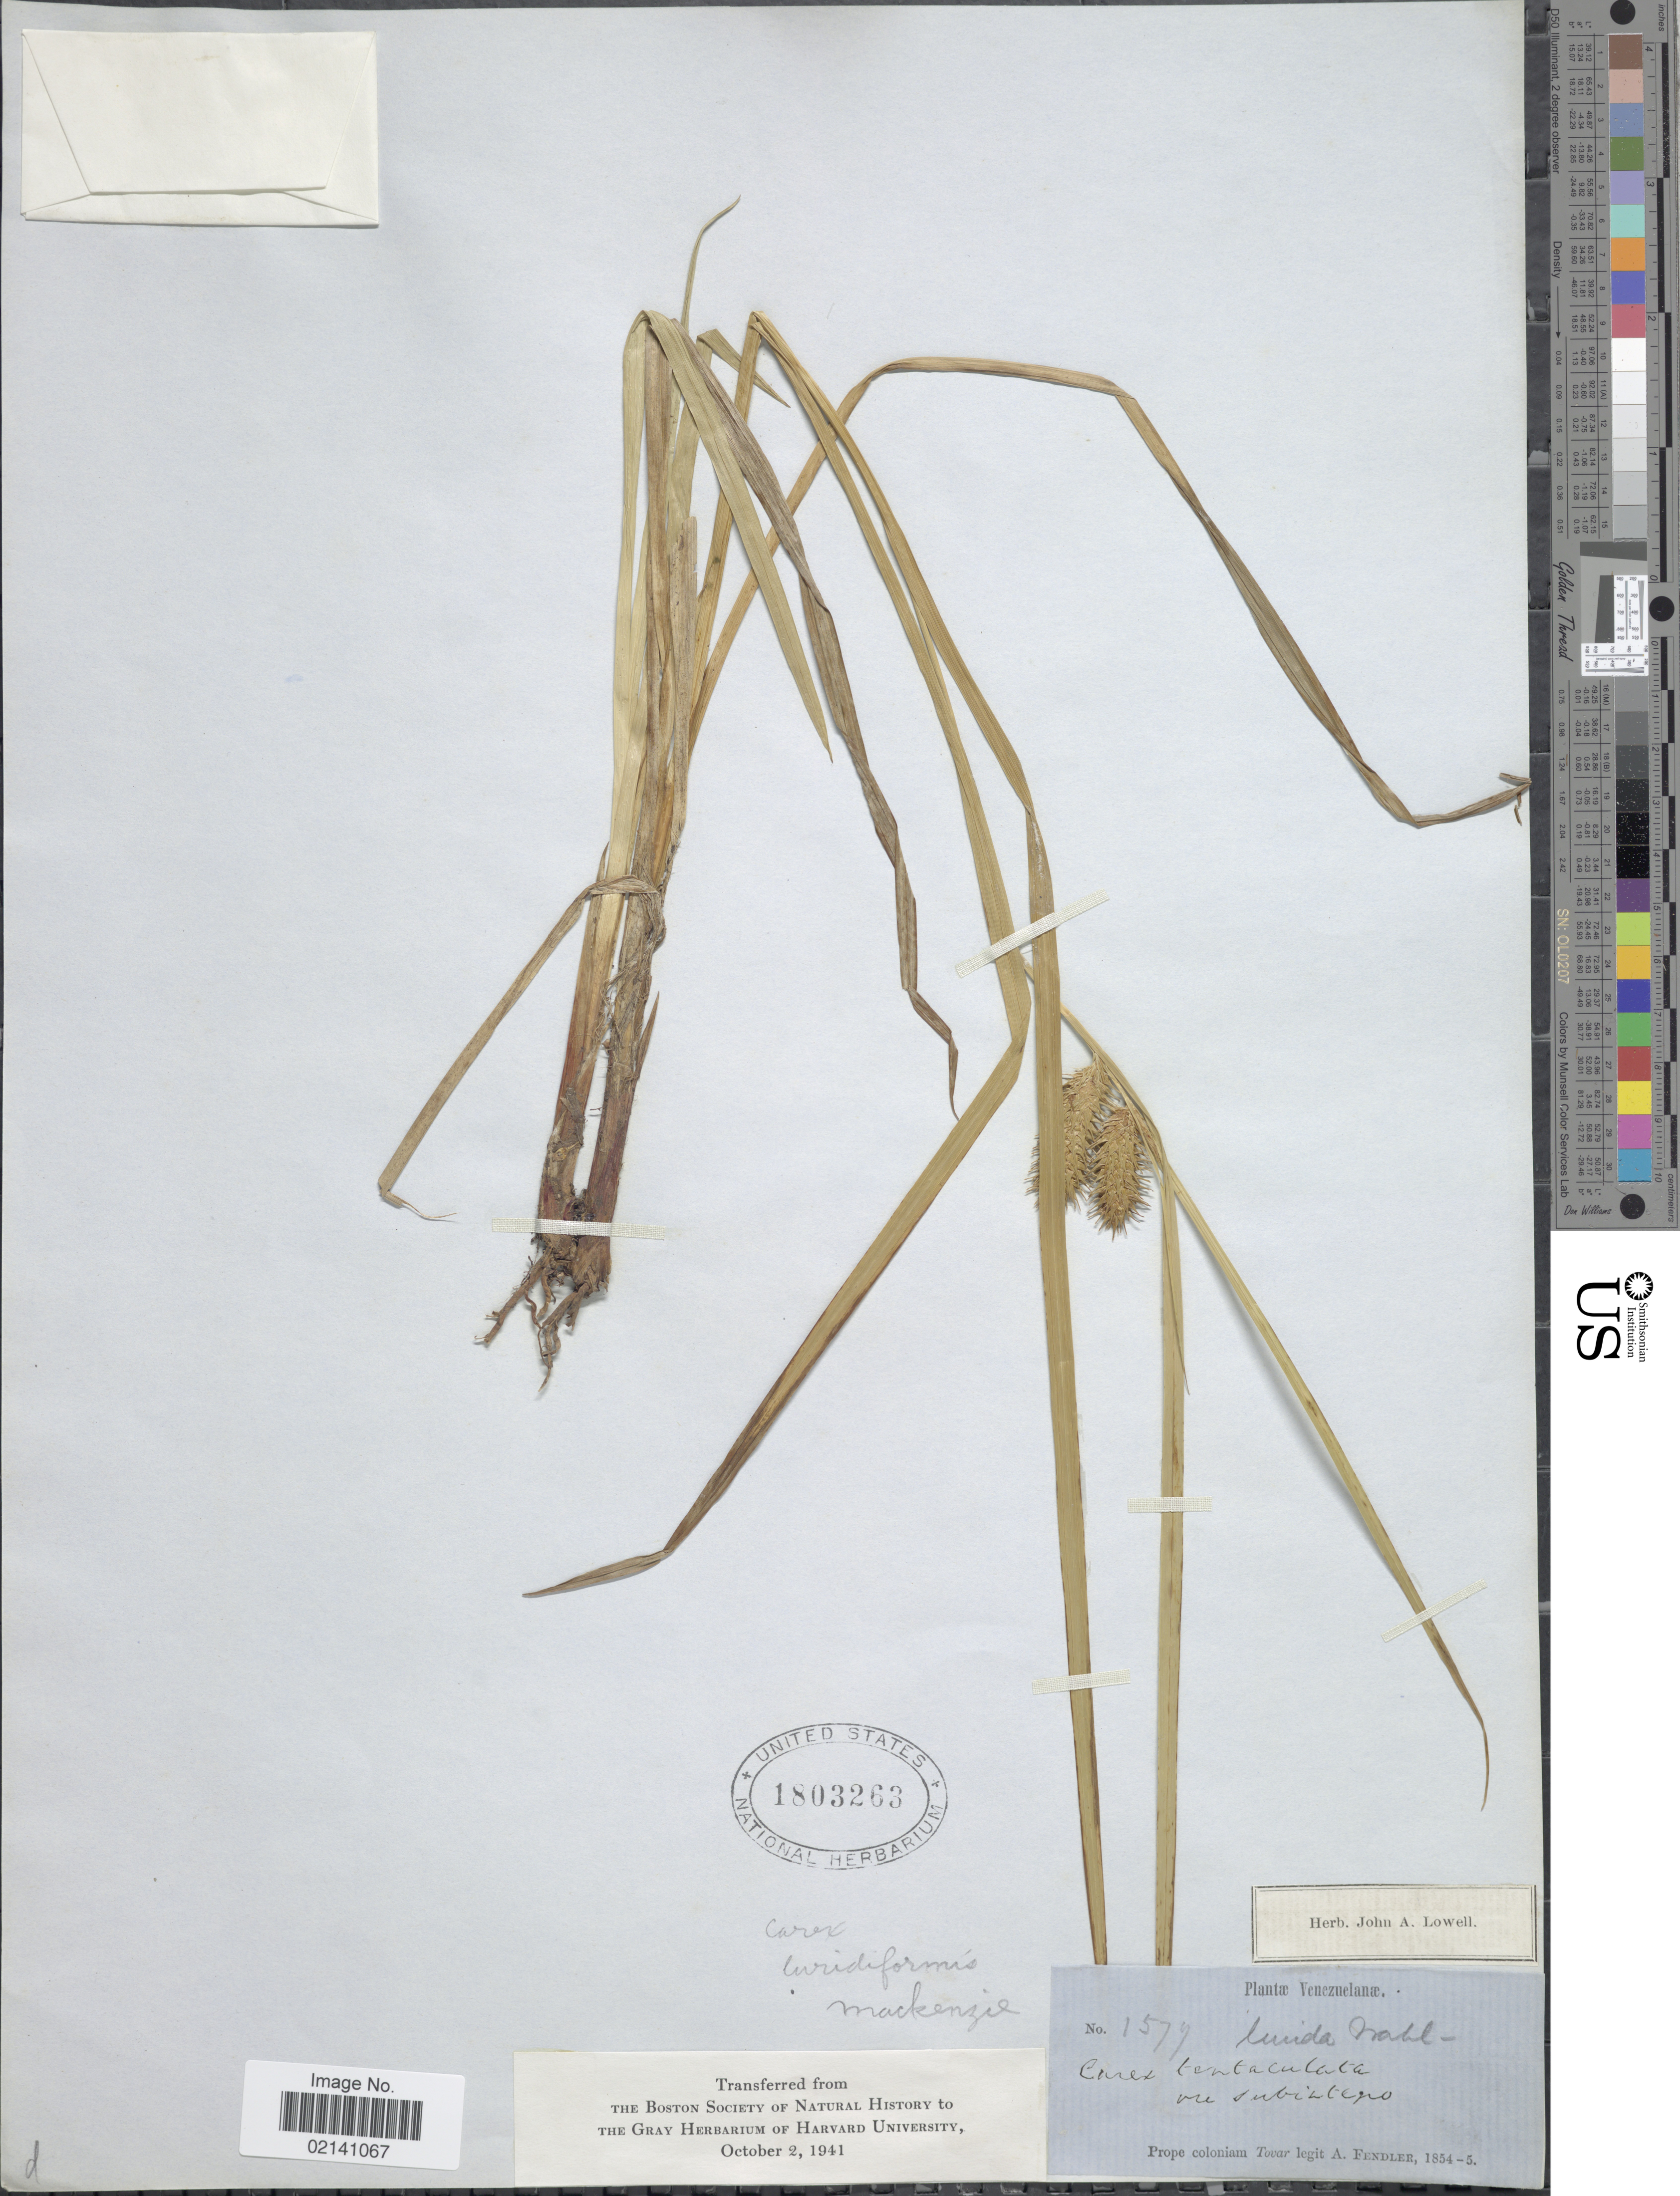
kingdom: Plantae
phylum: Tracheophyta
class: Liliopsida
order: Poales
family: Cyperaceae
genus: Carex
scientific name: Carex lurida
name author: Wahlenb.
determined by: Jiménez-Mejías, P.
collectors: A. Fendler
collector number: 1579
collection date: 1854/1855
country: Venezuela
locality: Prope coloniam, Tovar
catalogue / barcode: US 1803263